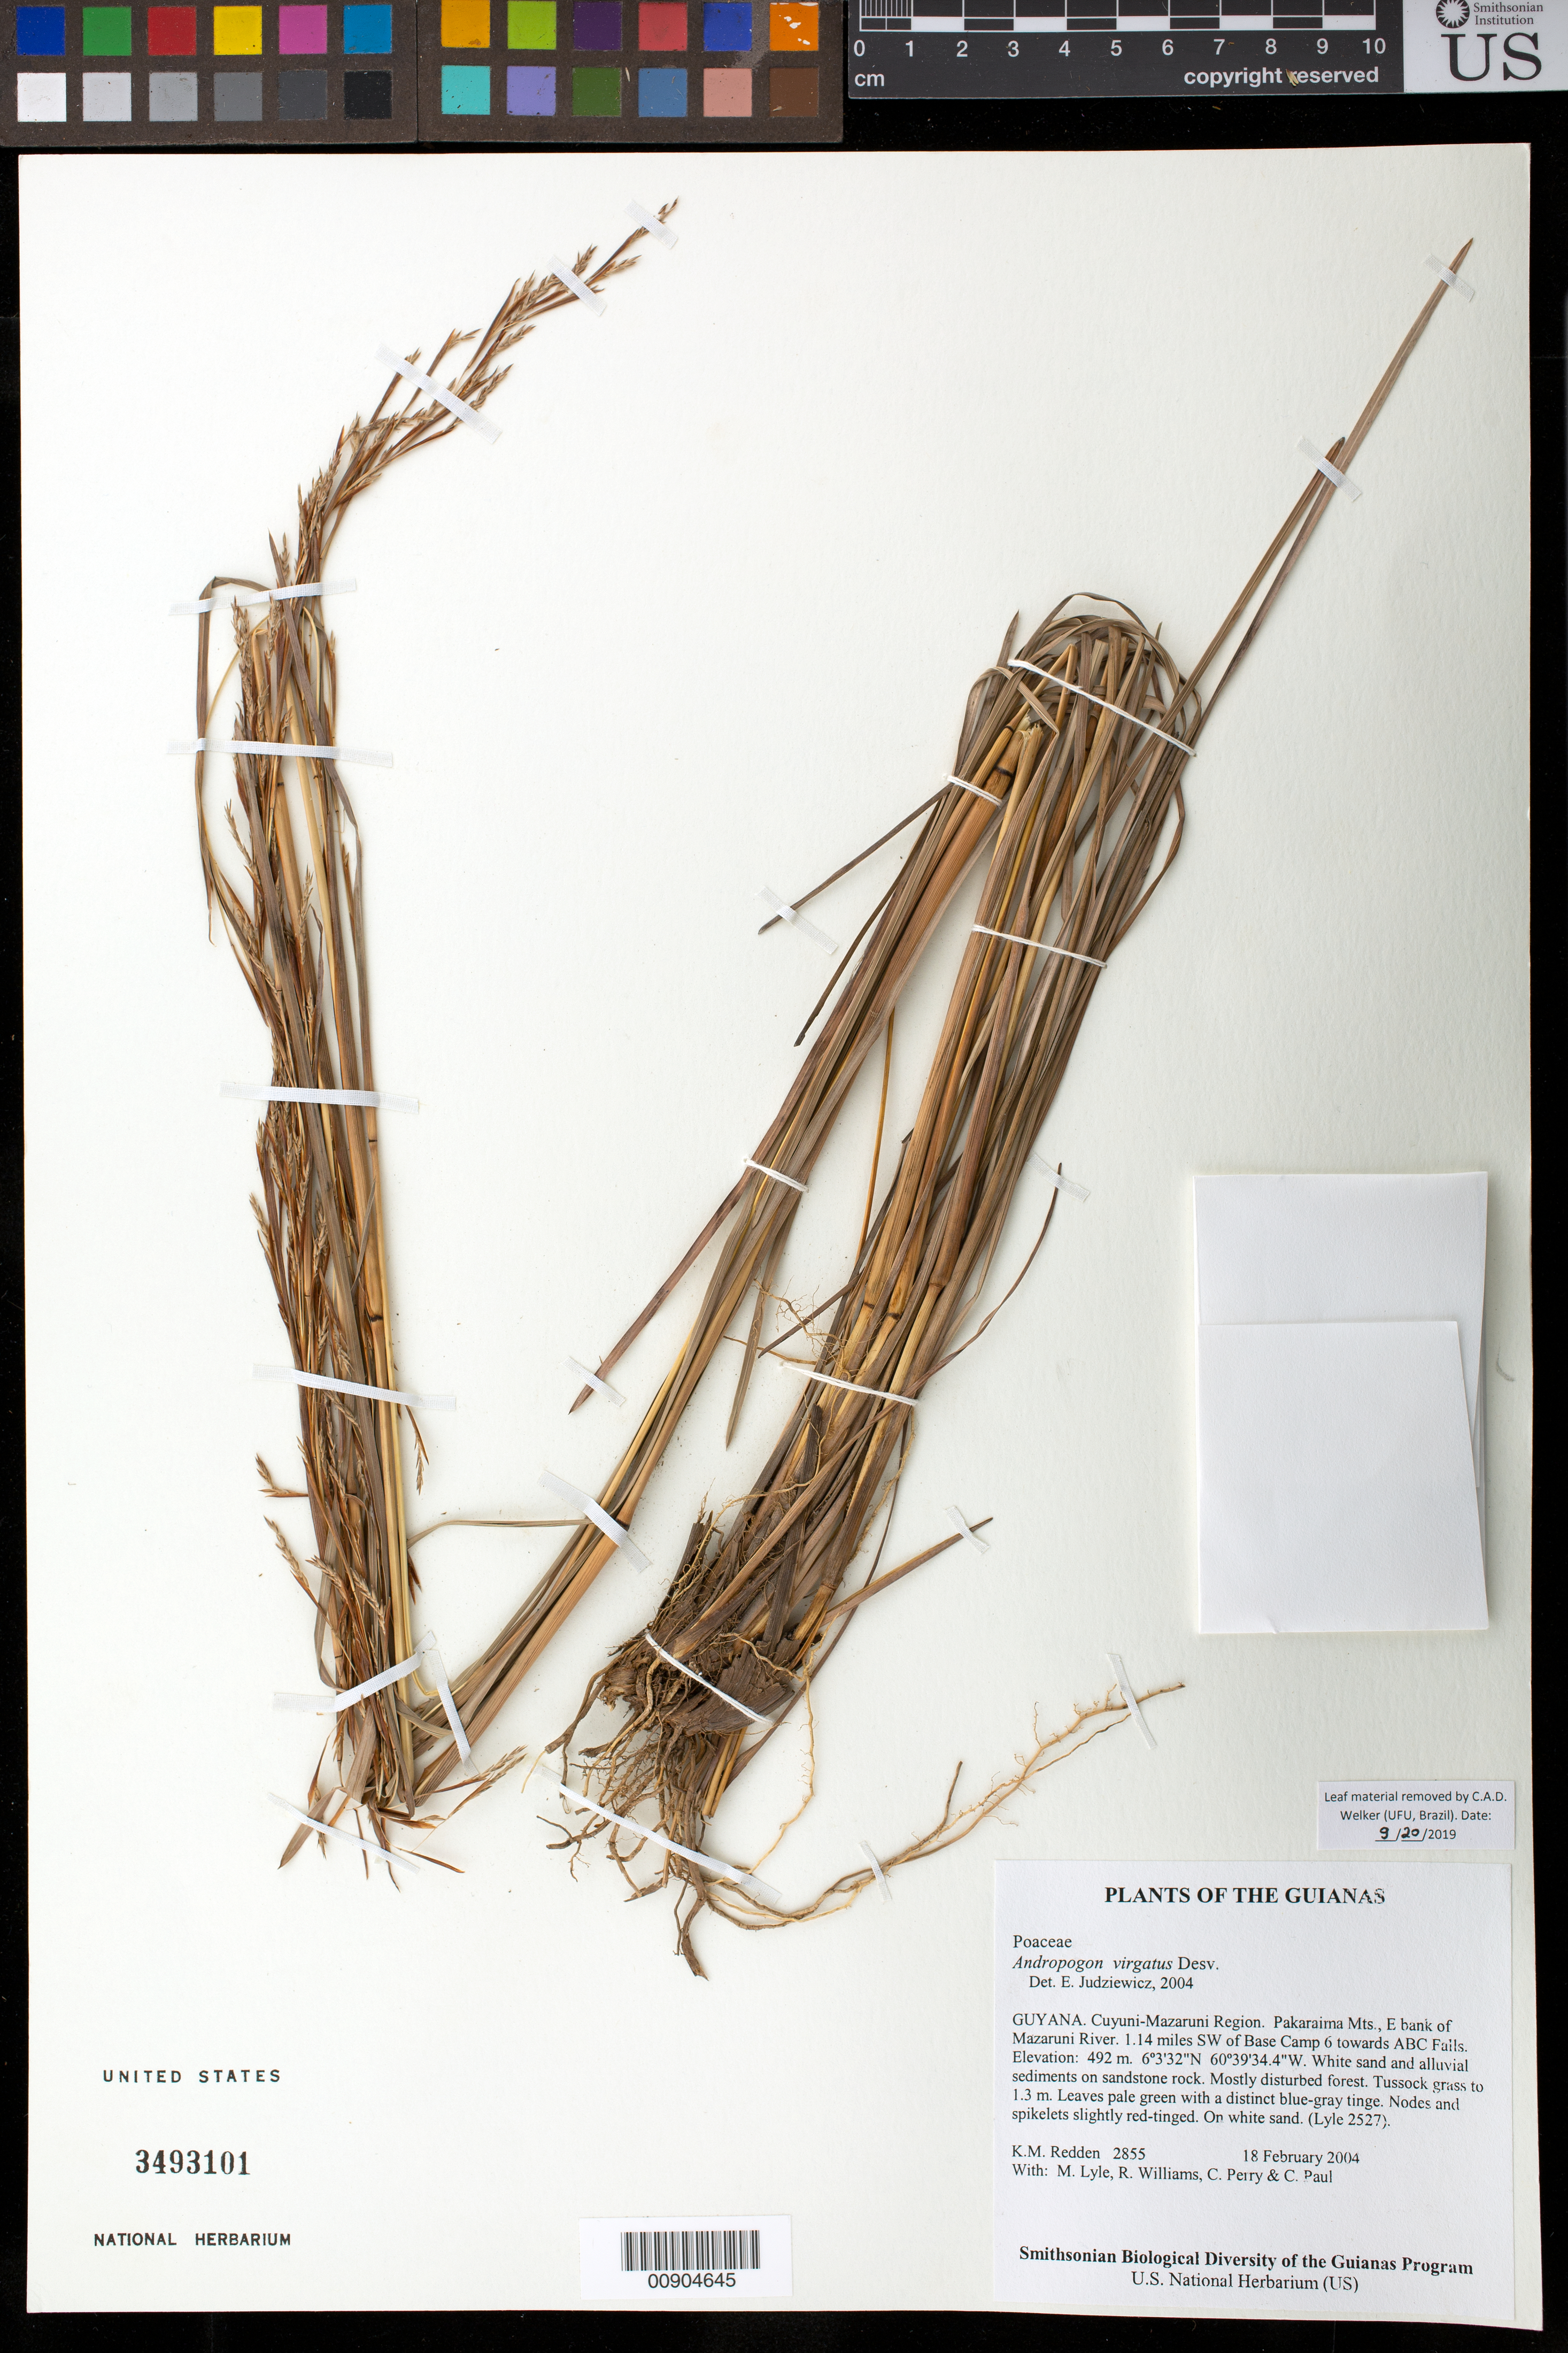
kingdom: Plantae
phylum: Tracheophyta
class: Liliopsida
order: Poales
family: Poaceae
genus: Andropogon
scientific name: Andropogon virgatus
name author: Desv. ex Ham.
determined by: Judziewicz, E. J.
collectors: K. M. Redden, M. Lyle, R. Williams, C. Perry & C. Paul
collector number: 2855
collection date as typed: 18 February 2004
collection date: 2004-02-18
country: Guyana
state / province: Cuyuni-Mazaruni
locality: Pakaraima Mts., E bank of Mazaruni River. 1.14 miles SW of Base Camp 6 towards ABC Falls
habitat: White sand and alluvial sediments on sandstone rock. Mostly disturbed forest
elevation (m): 492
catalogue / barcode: US 3493101